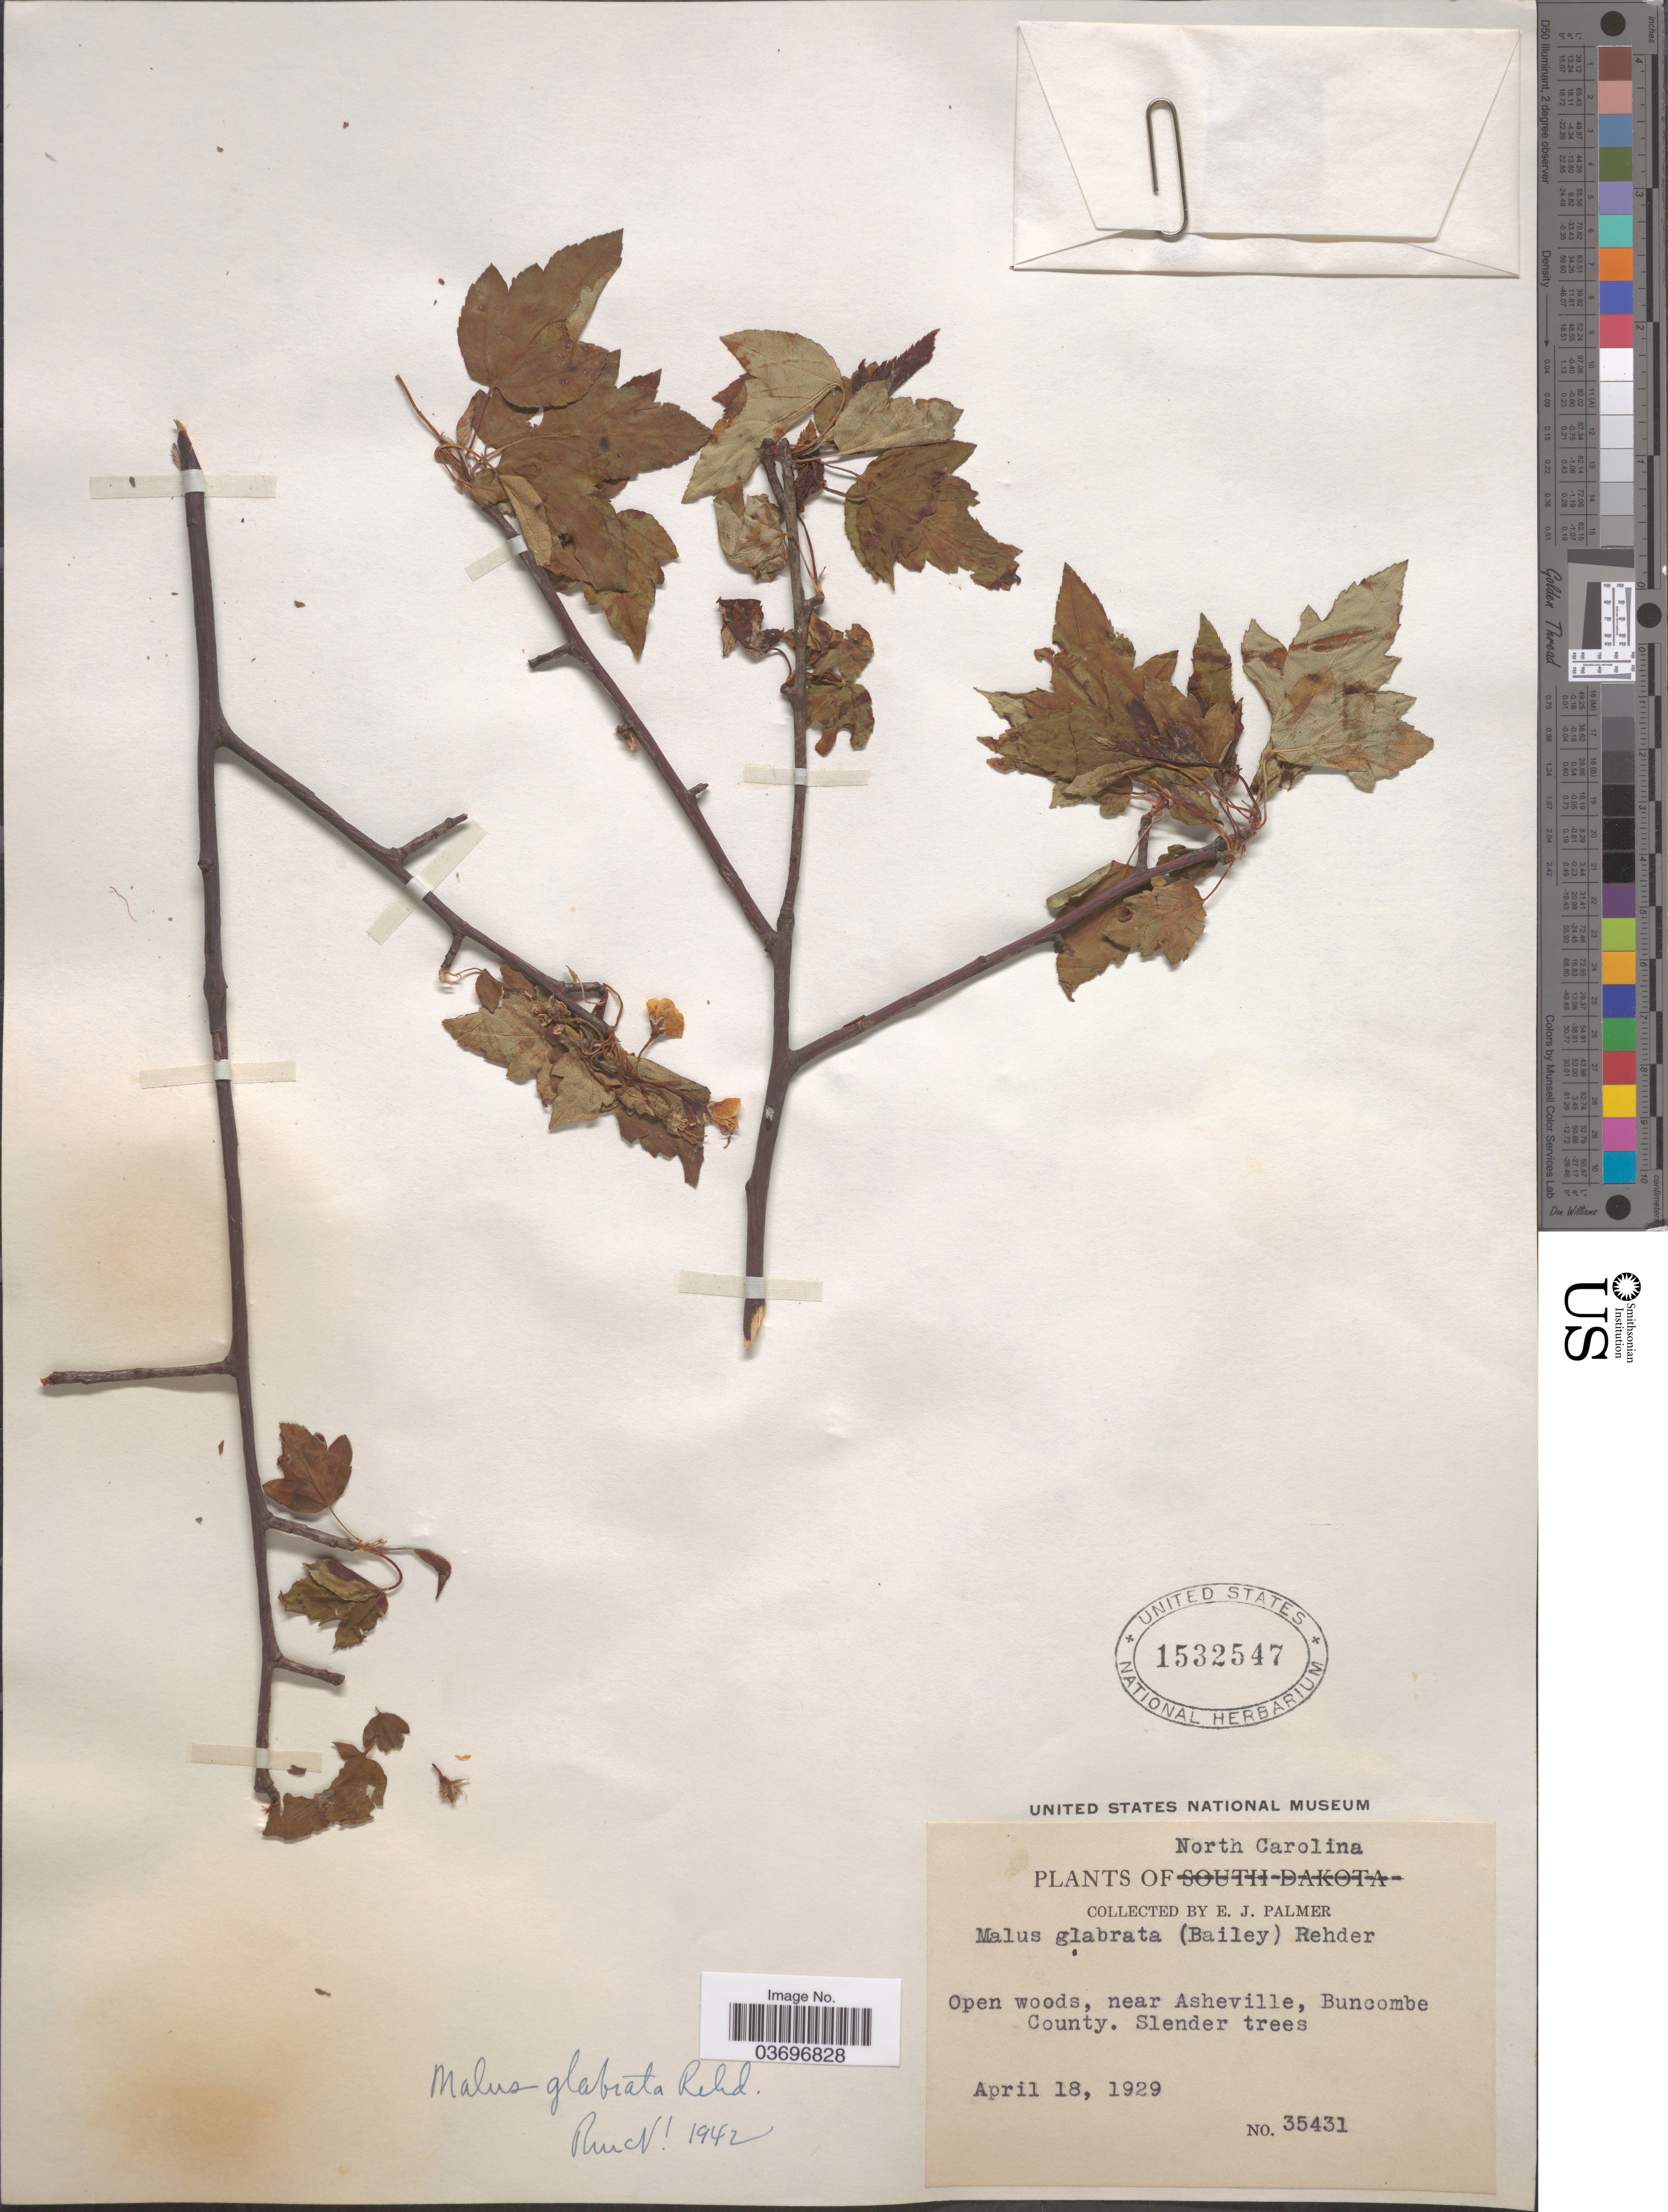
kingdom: Plantae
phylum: Tracheophyta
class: Magnoliopsida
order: Rosales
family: Rosaceae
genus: Malus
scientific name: Malus glabrata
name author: Rehder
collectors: E. J. Palmer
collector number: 35431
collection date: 1929-04-18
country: United States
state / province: North Carolina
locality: Near Asheville, Buncombe County.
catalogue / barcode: US 1532547